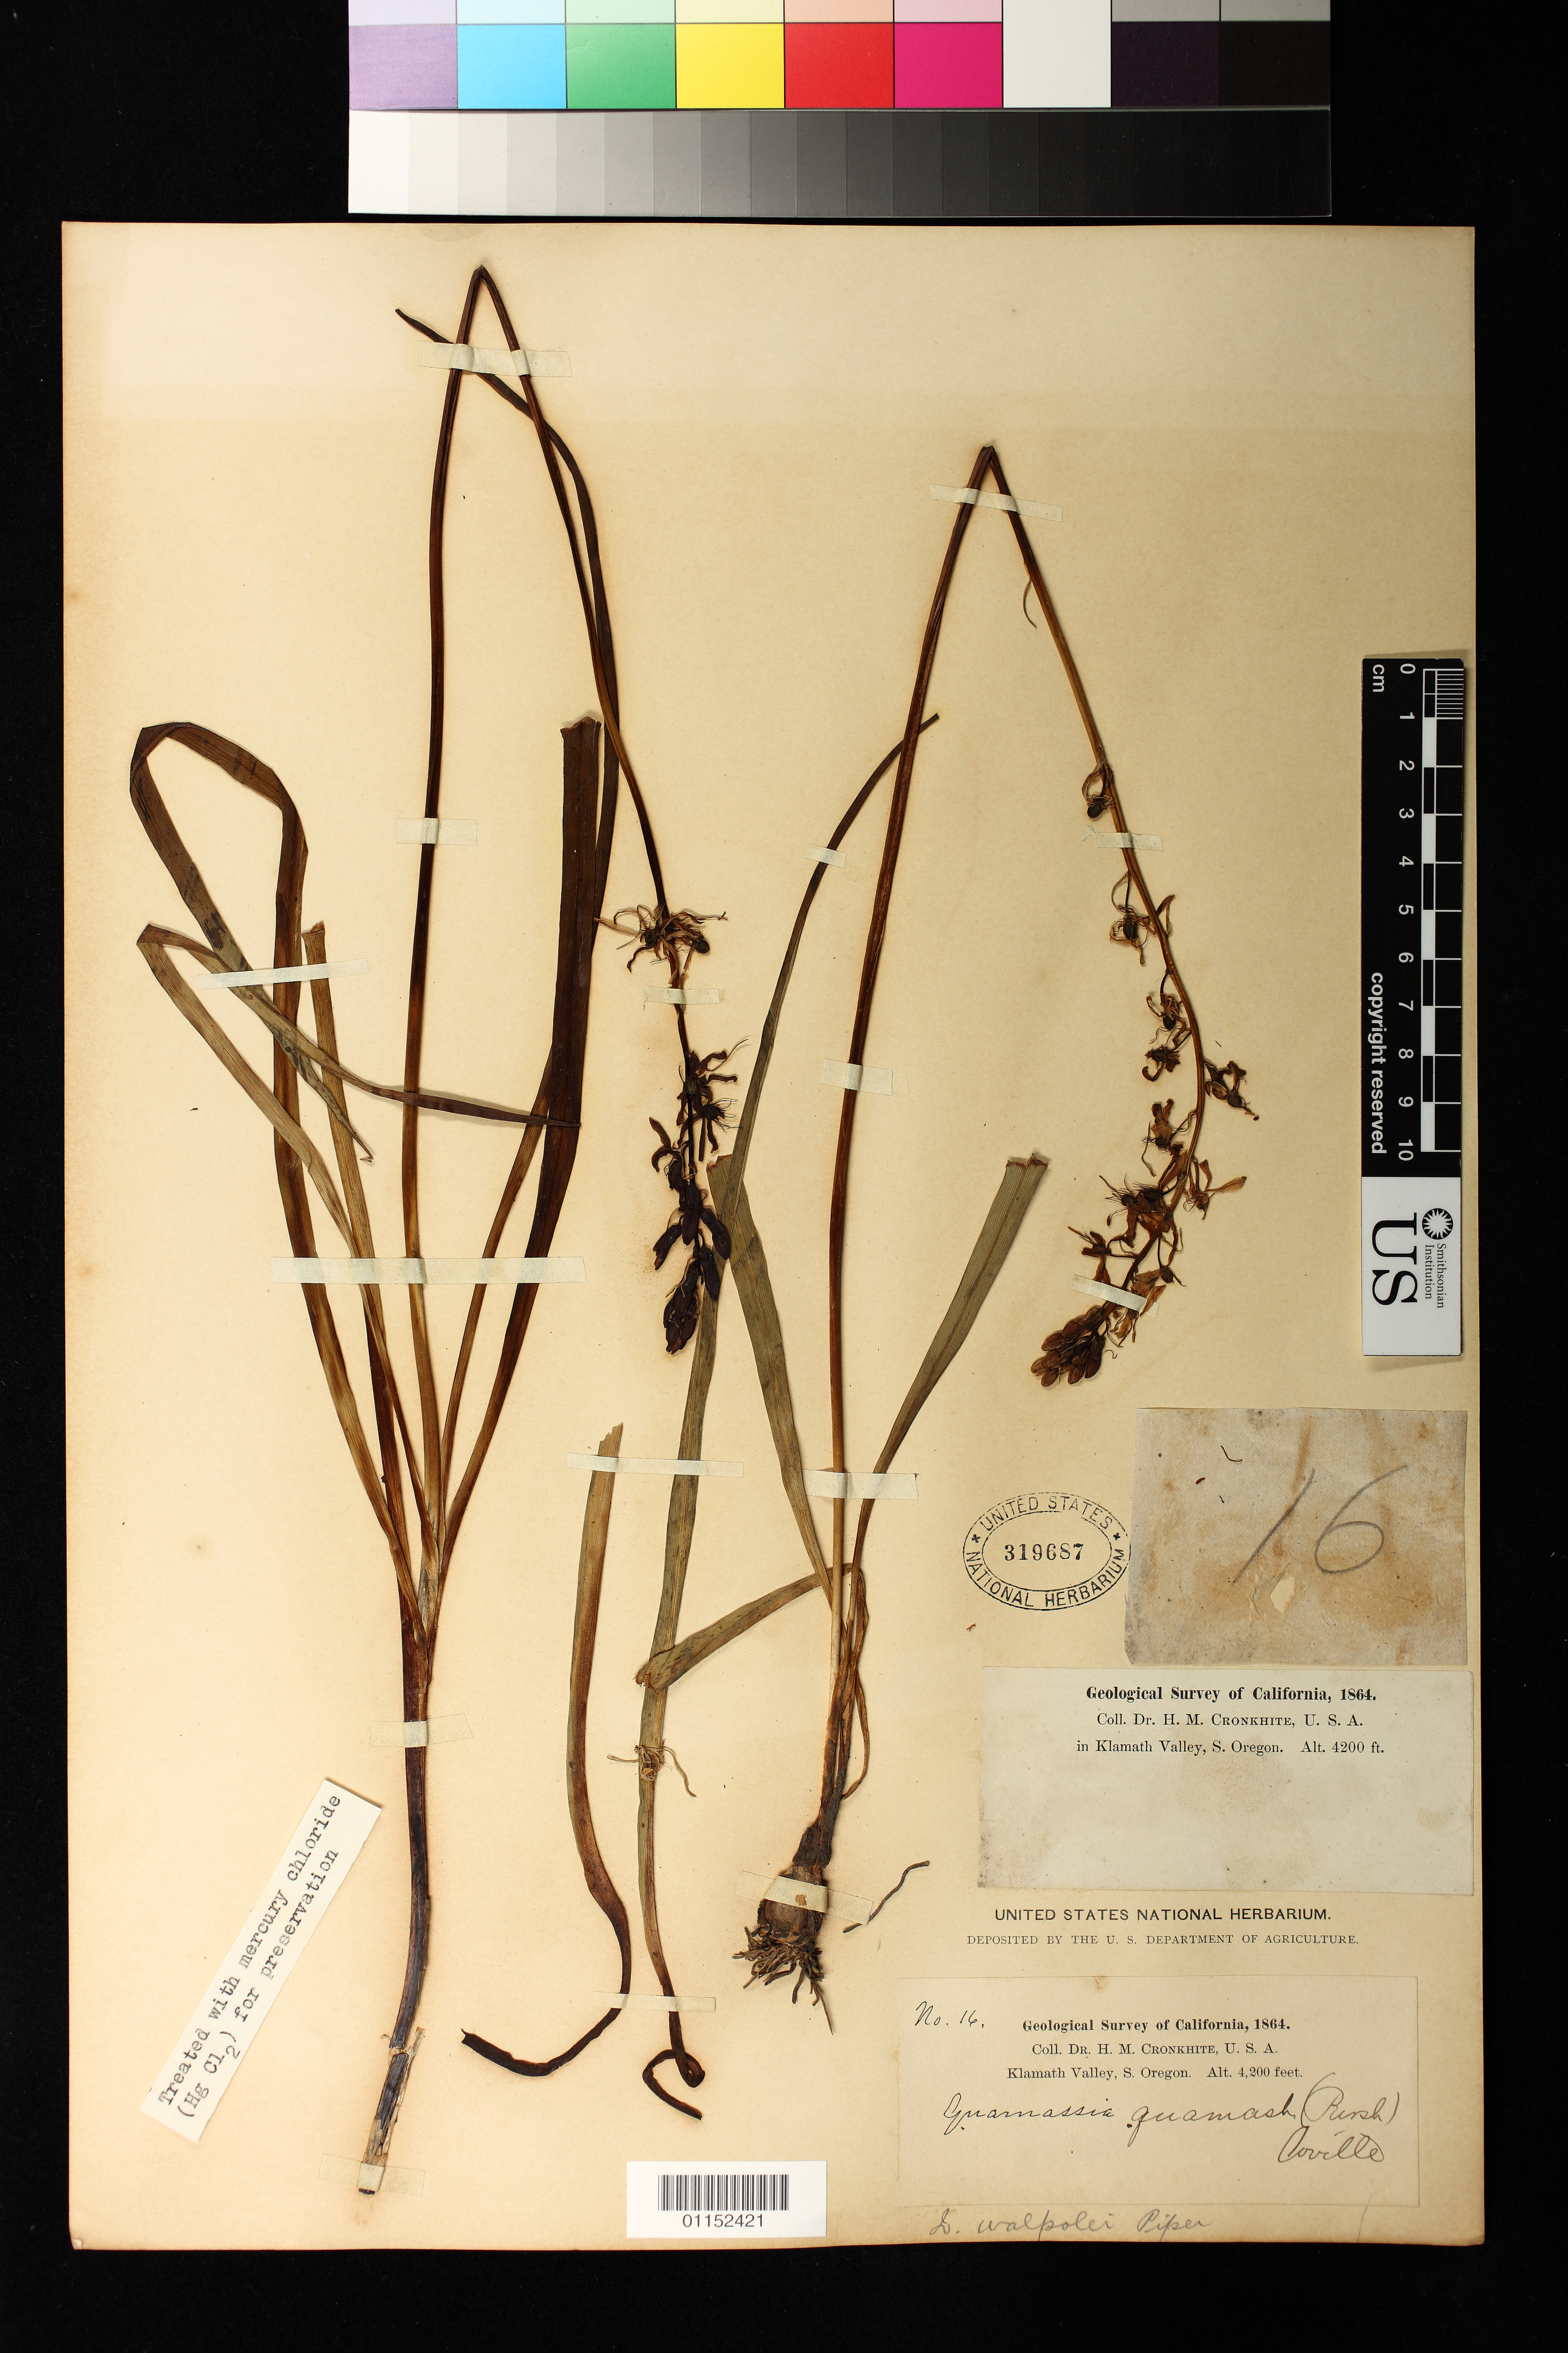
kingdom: Plantae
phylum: Tracheophyta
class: Liliopsida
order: Asparagales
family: Asparagaceae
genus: Camassia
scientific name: Camassia quamash subsp. walpolei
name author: (Piper) Gould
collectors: H. M. Cronkhite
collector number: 16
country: United States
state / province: Oregon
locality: Klamath Valley, S Oregon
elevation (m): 1280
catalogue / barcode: US 319687